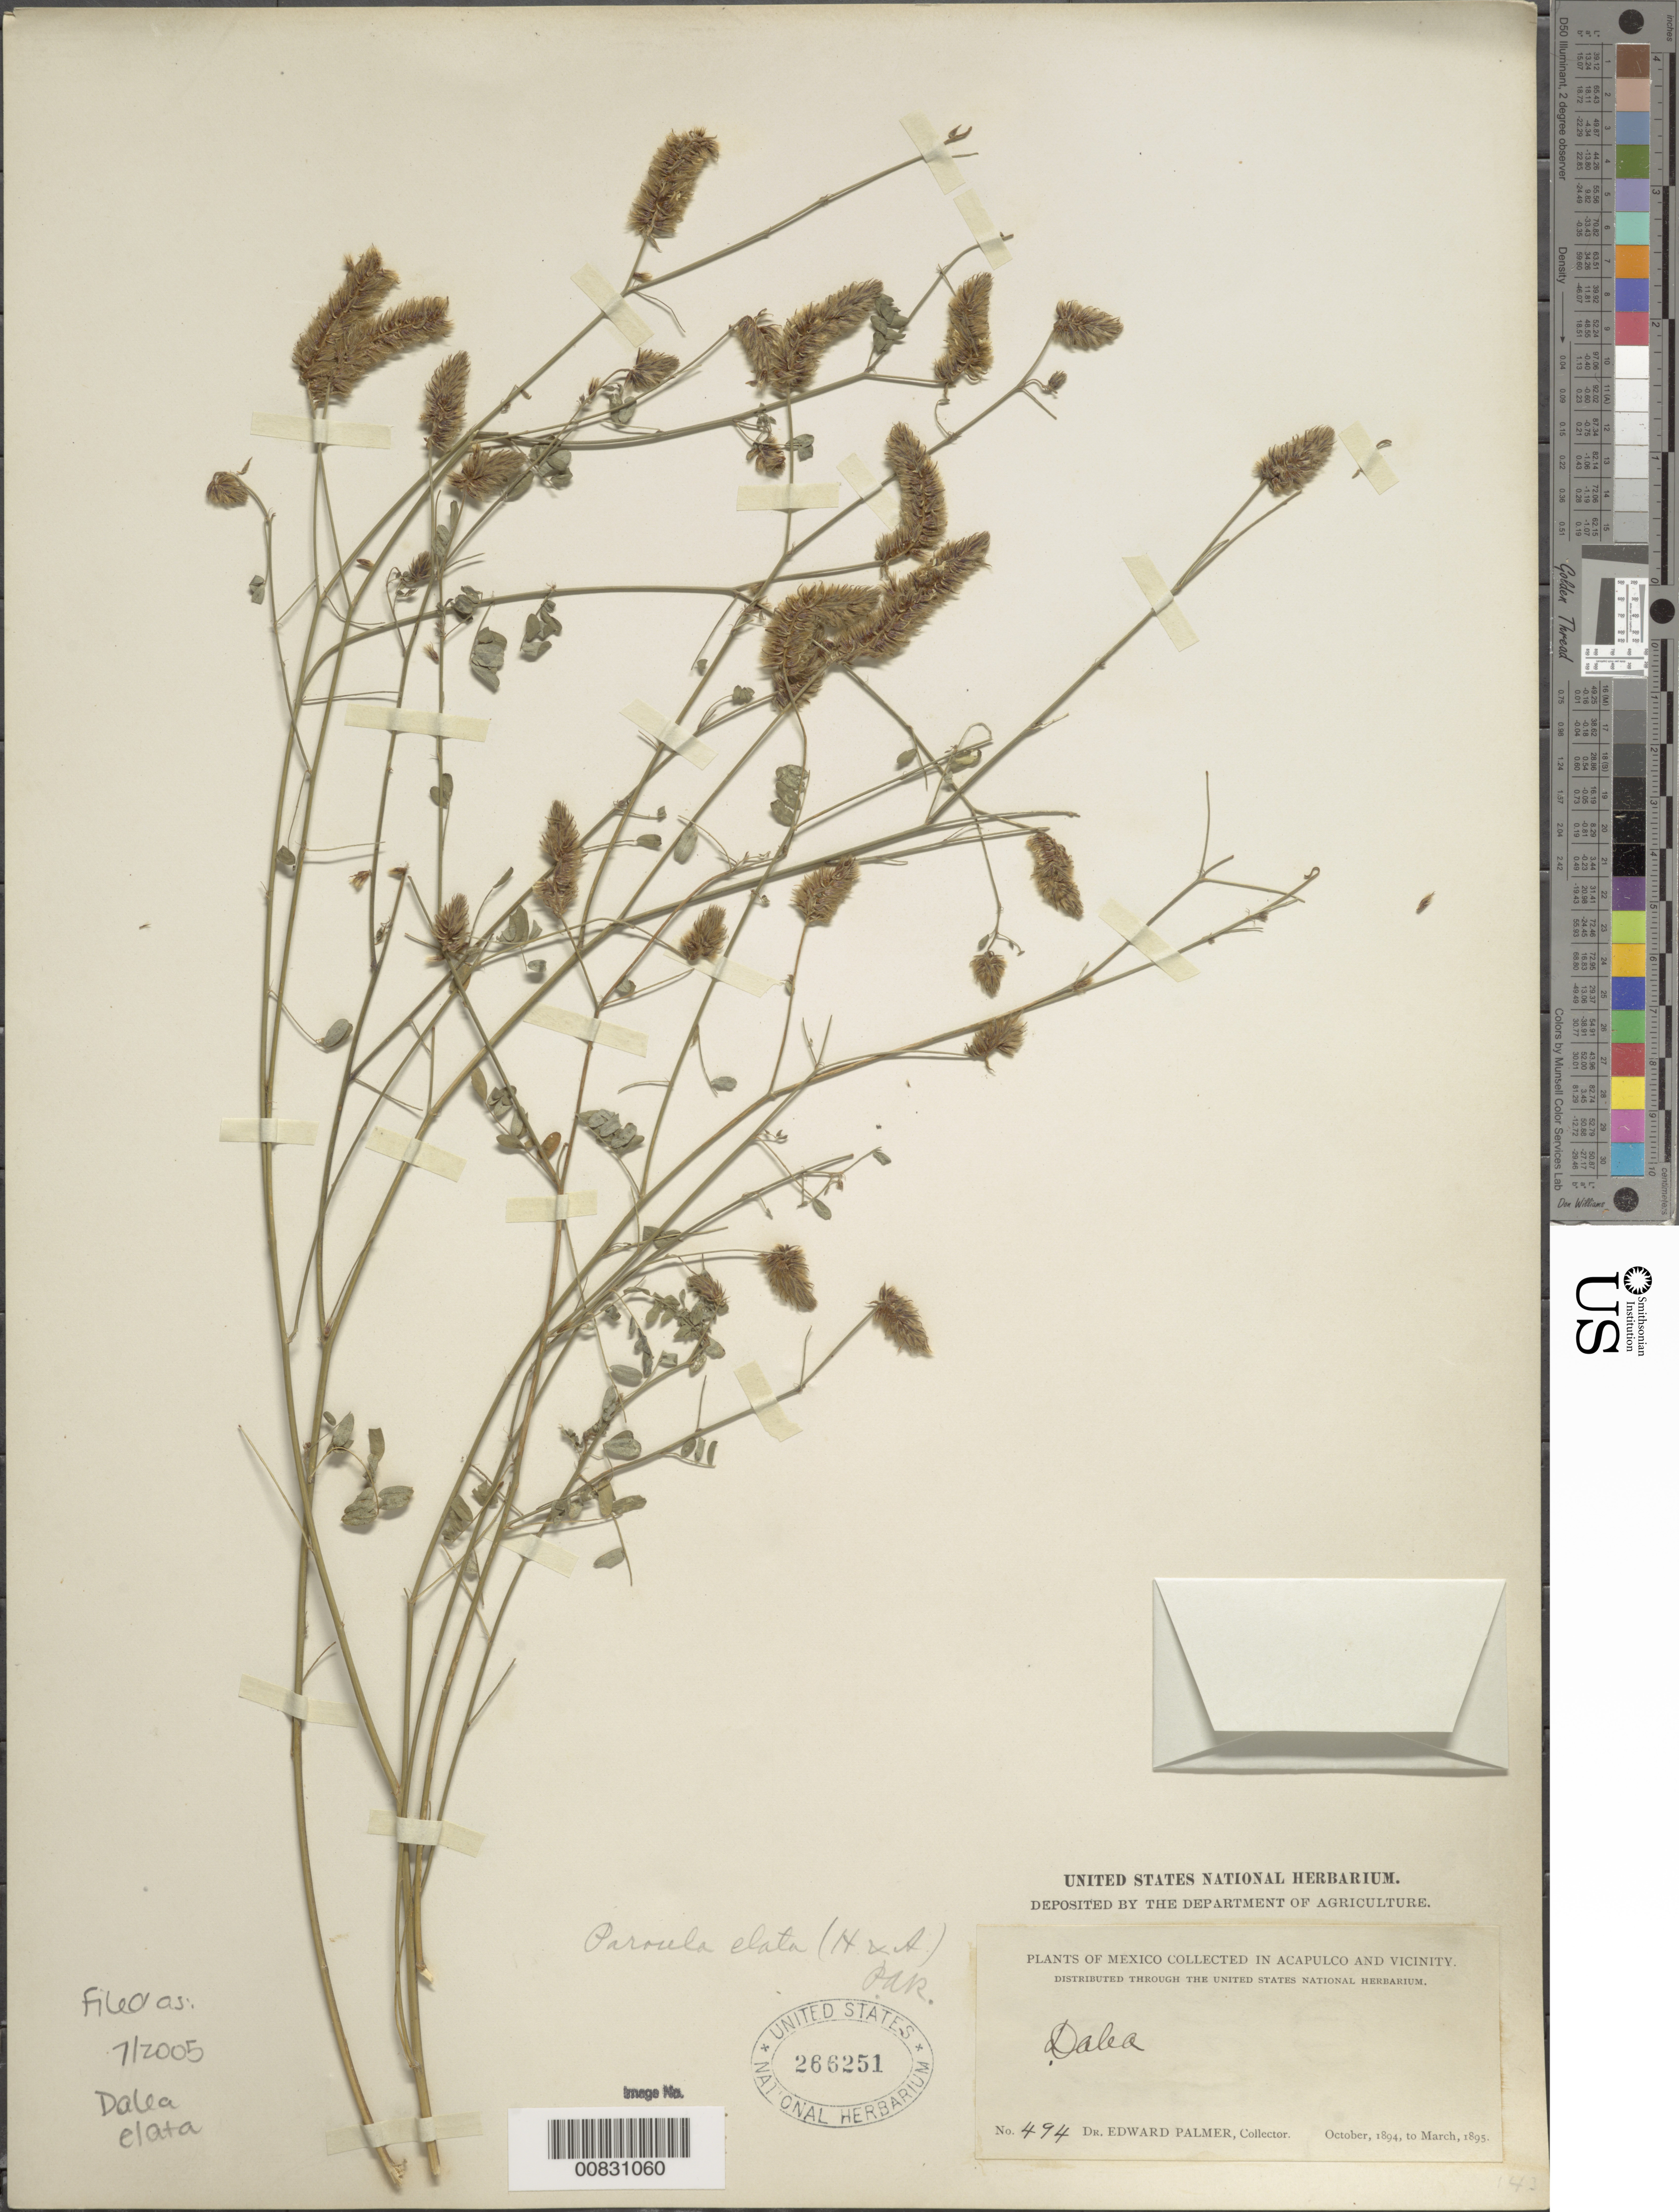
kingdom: Plantae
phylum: Tracheophyta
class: Magnoliopsida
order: Fabales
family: Fabaceae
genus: Dalea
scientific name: Dalea elata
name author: Hook. & Arn.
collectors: E. Palmer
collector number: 494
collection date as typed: Oct 1894 to -- Mar 1895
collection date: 1894-10/1895-03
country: Mexico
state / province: Guerrero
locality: Acapulco, Guerrero and vicinity.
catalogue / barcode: US 266251